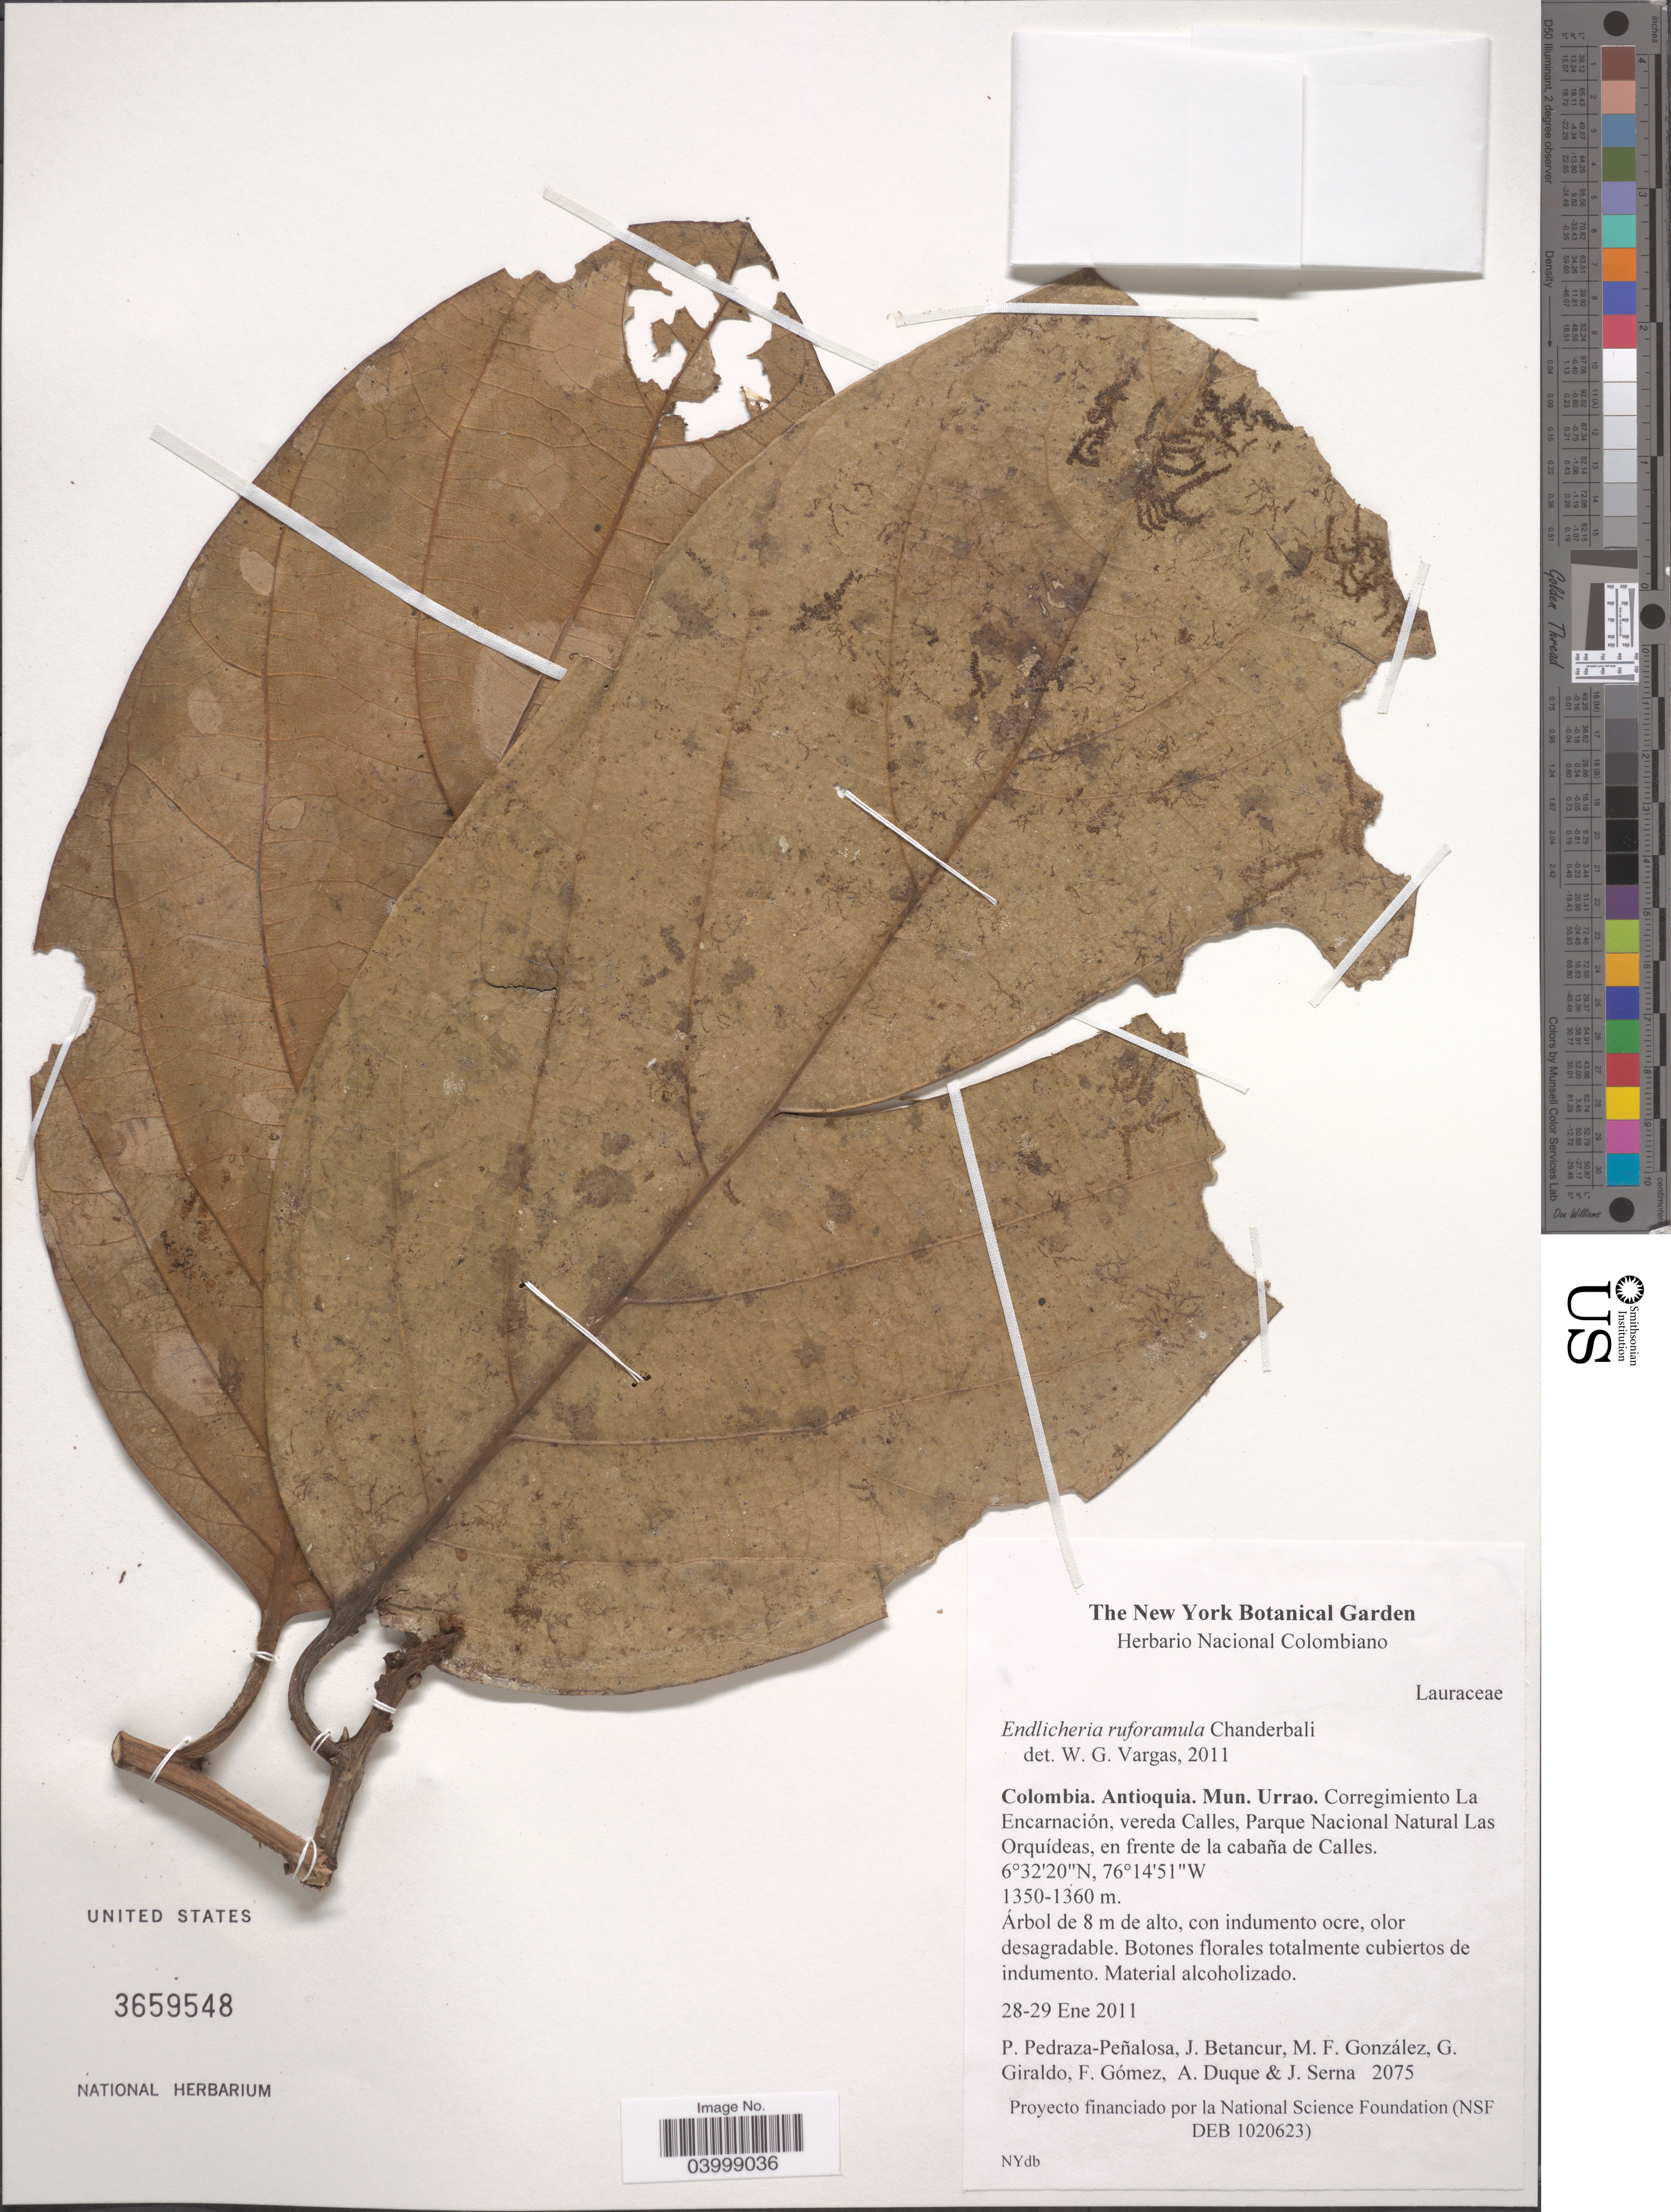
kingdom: Plantae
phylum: Tracheophyta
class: Magnoliopsida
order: Laurales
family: Lauraceae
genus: Endlicheria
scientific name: Endlicheria ruforamula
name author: Chanderb.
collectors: P. Pedraza-Peñalosa, J. Betancur, M. Gonzalez, G. Giraldo & et al.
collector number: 2075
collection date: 2011-01-28/2011-01-29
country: Colombia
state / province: Antioquia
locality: Mun. Urrao. Corregimiento La Encarnación, vereda Calles, Parque Nacional Natural Las Orquídeas, en frente de la cabaña de Calles.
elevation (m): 1350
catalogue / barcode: US 3659548